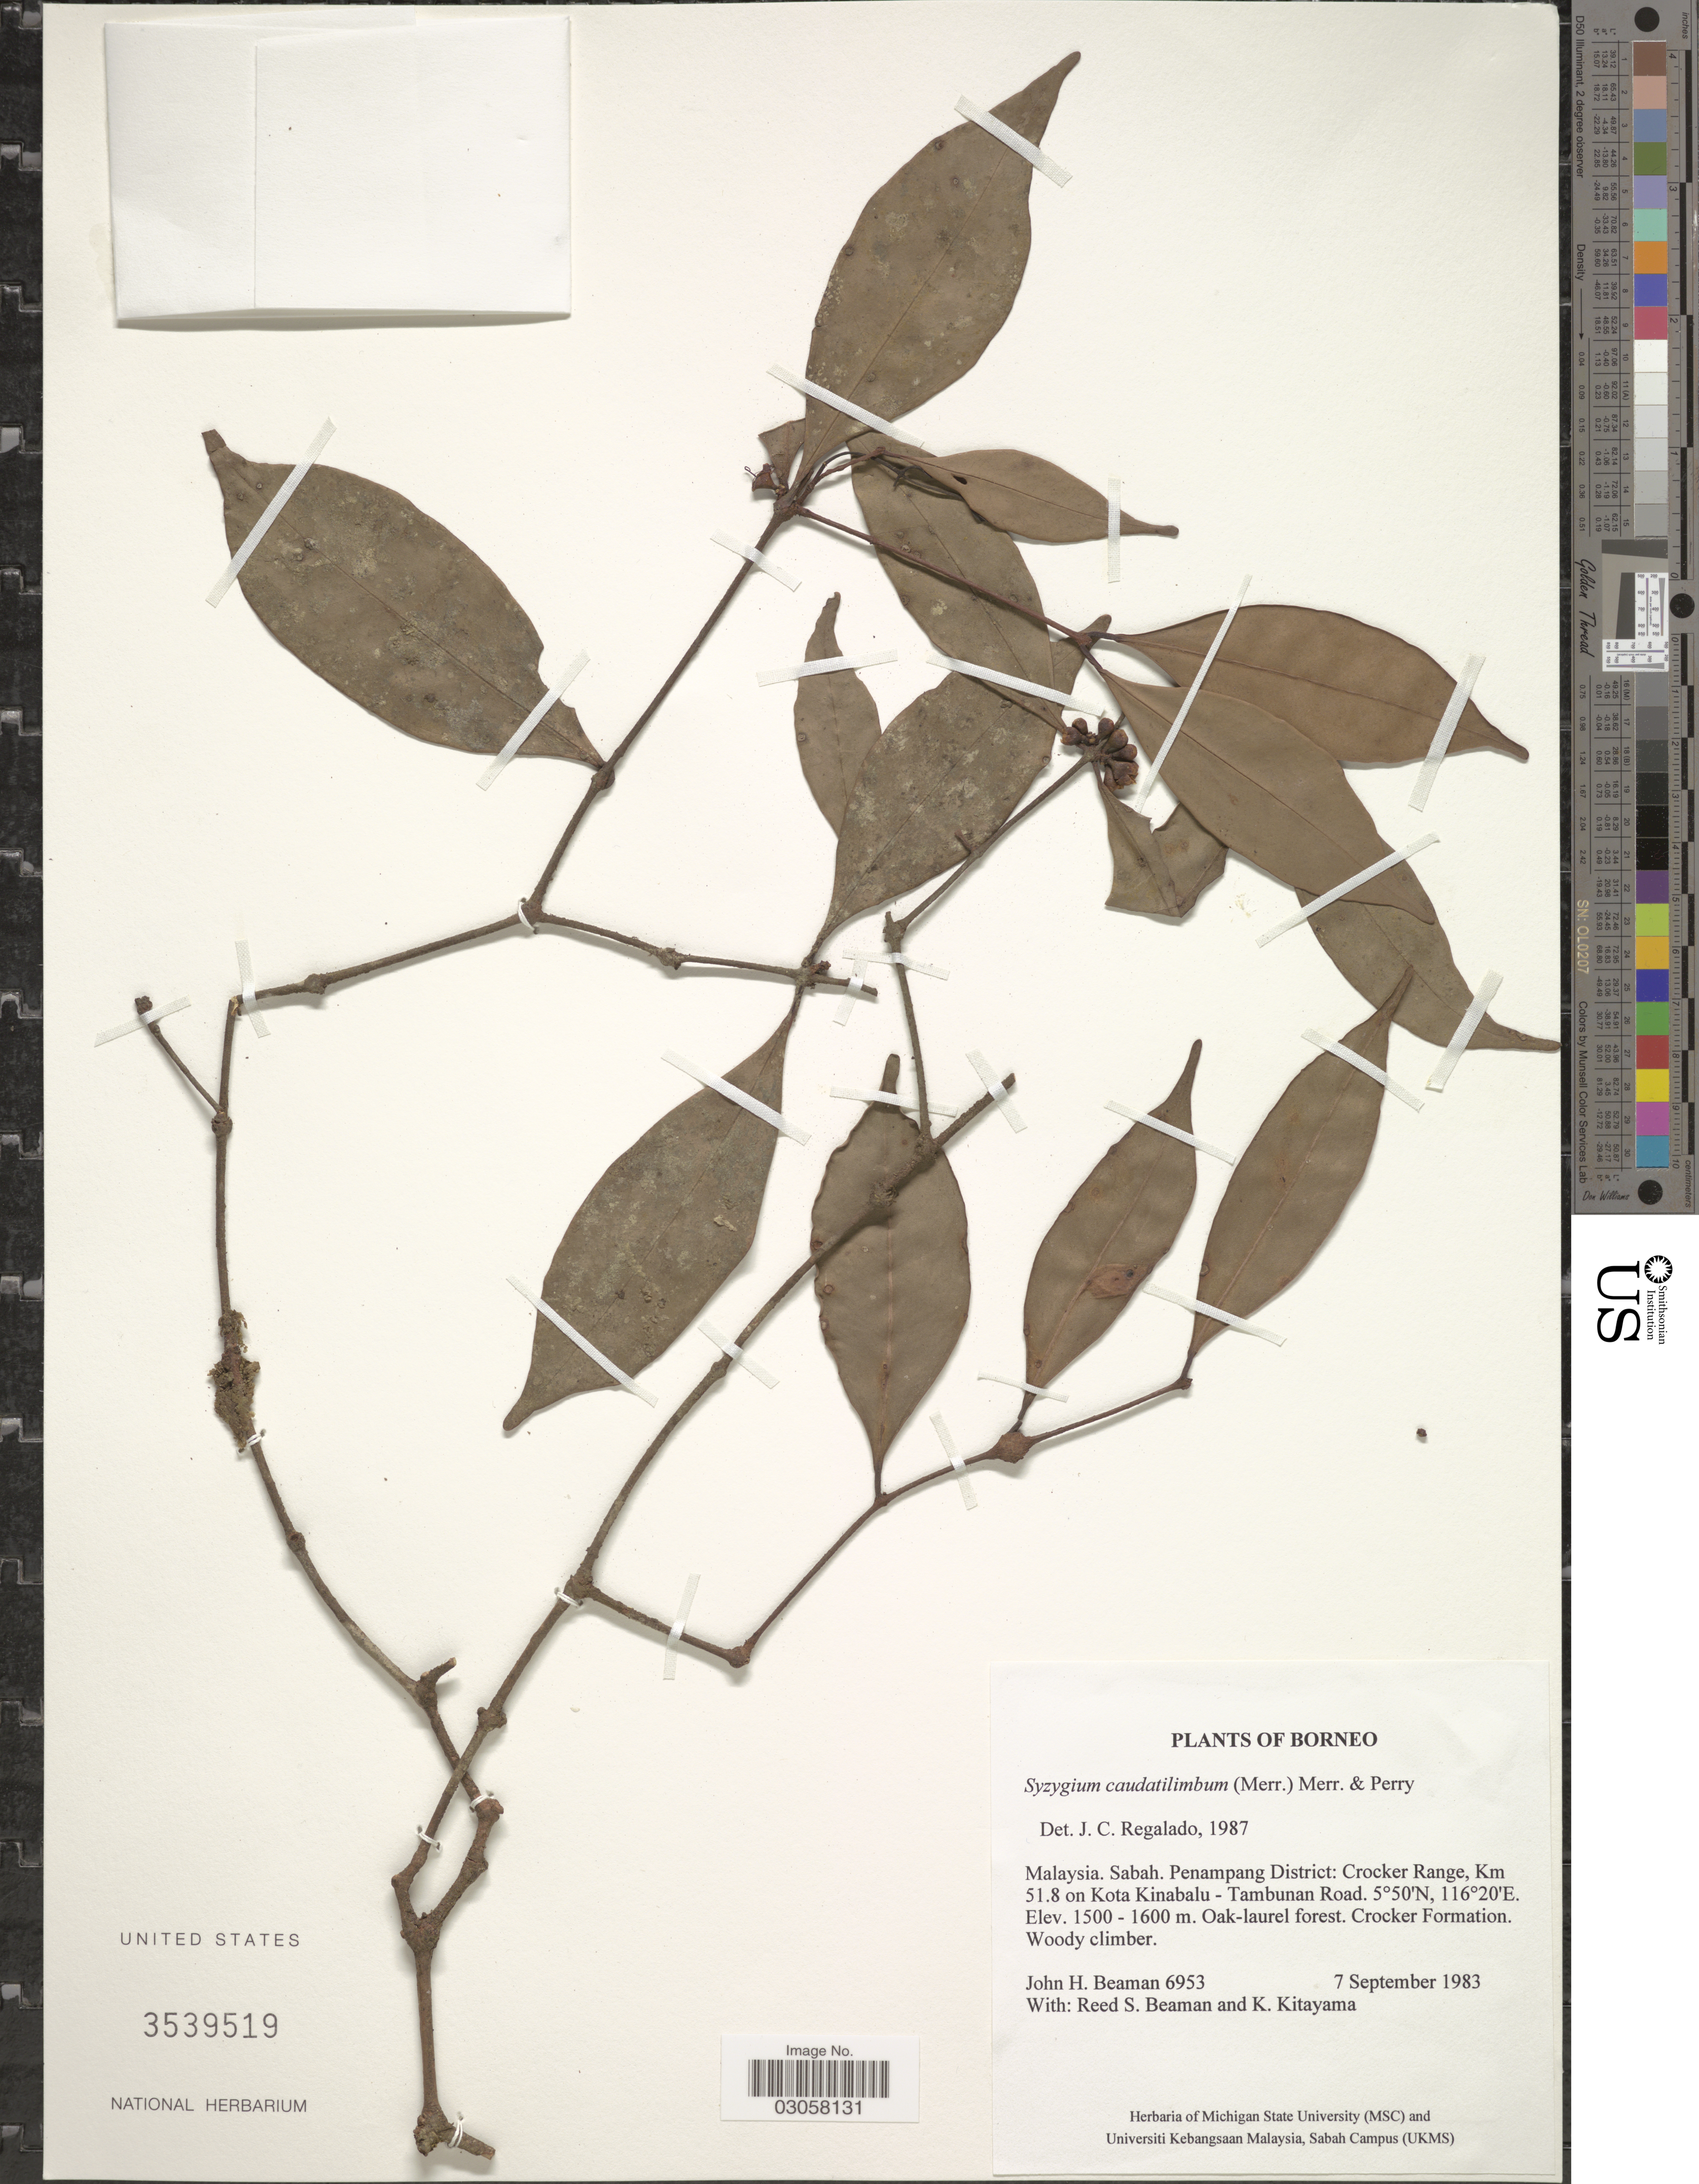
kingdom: Plantae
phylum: Tracheophyta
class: Magnoliopsida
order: Myrtales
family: Myrtaceae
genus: Syzygium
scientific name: Syzygium caudatilimbum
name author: (Merr.) Merr. & L.M. Perry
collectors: J. H. Beaman, R. S. Beaman & K. Kitayama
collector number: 6953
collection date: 1983-09-07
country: Malaysia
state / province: Sabah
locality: Borneo. Penampang District: Crocker Range, Km 51.8 on Kota Kinabalu - Tambunan Road.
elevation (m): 1500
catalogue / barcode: US 3539519